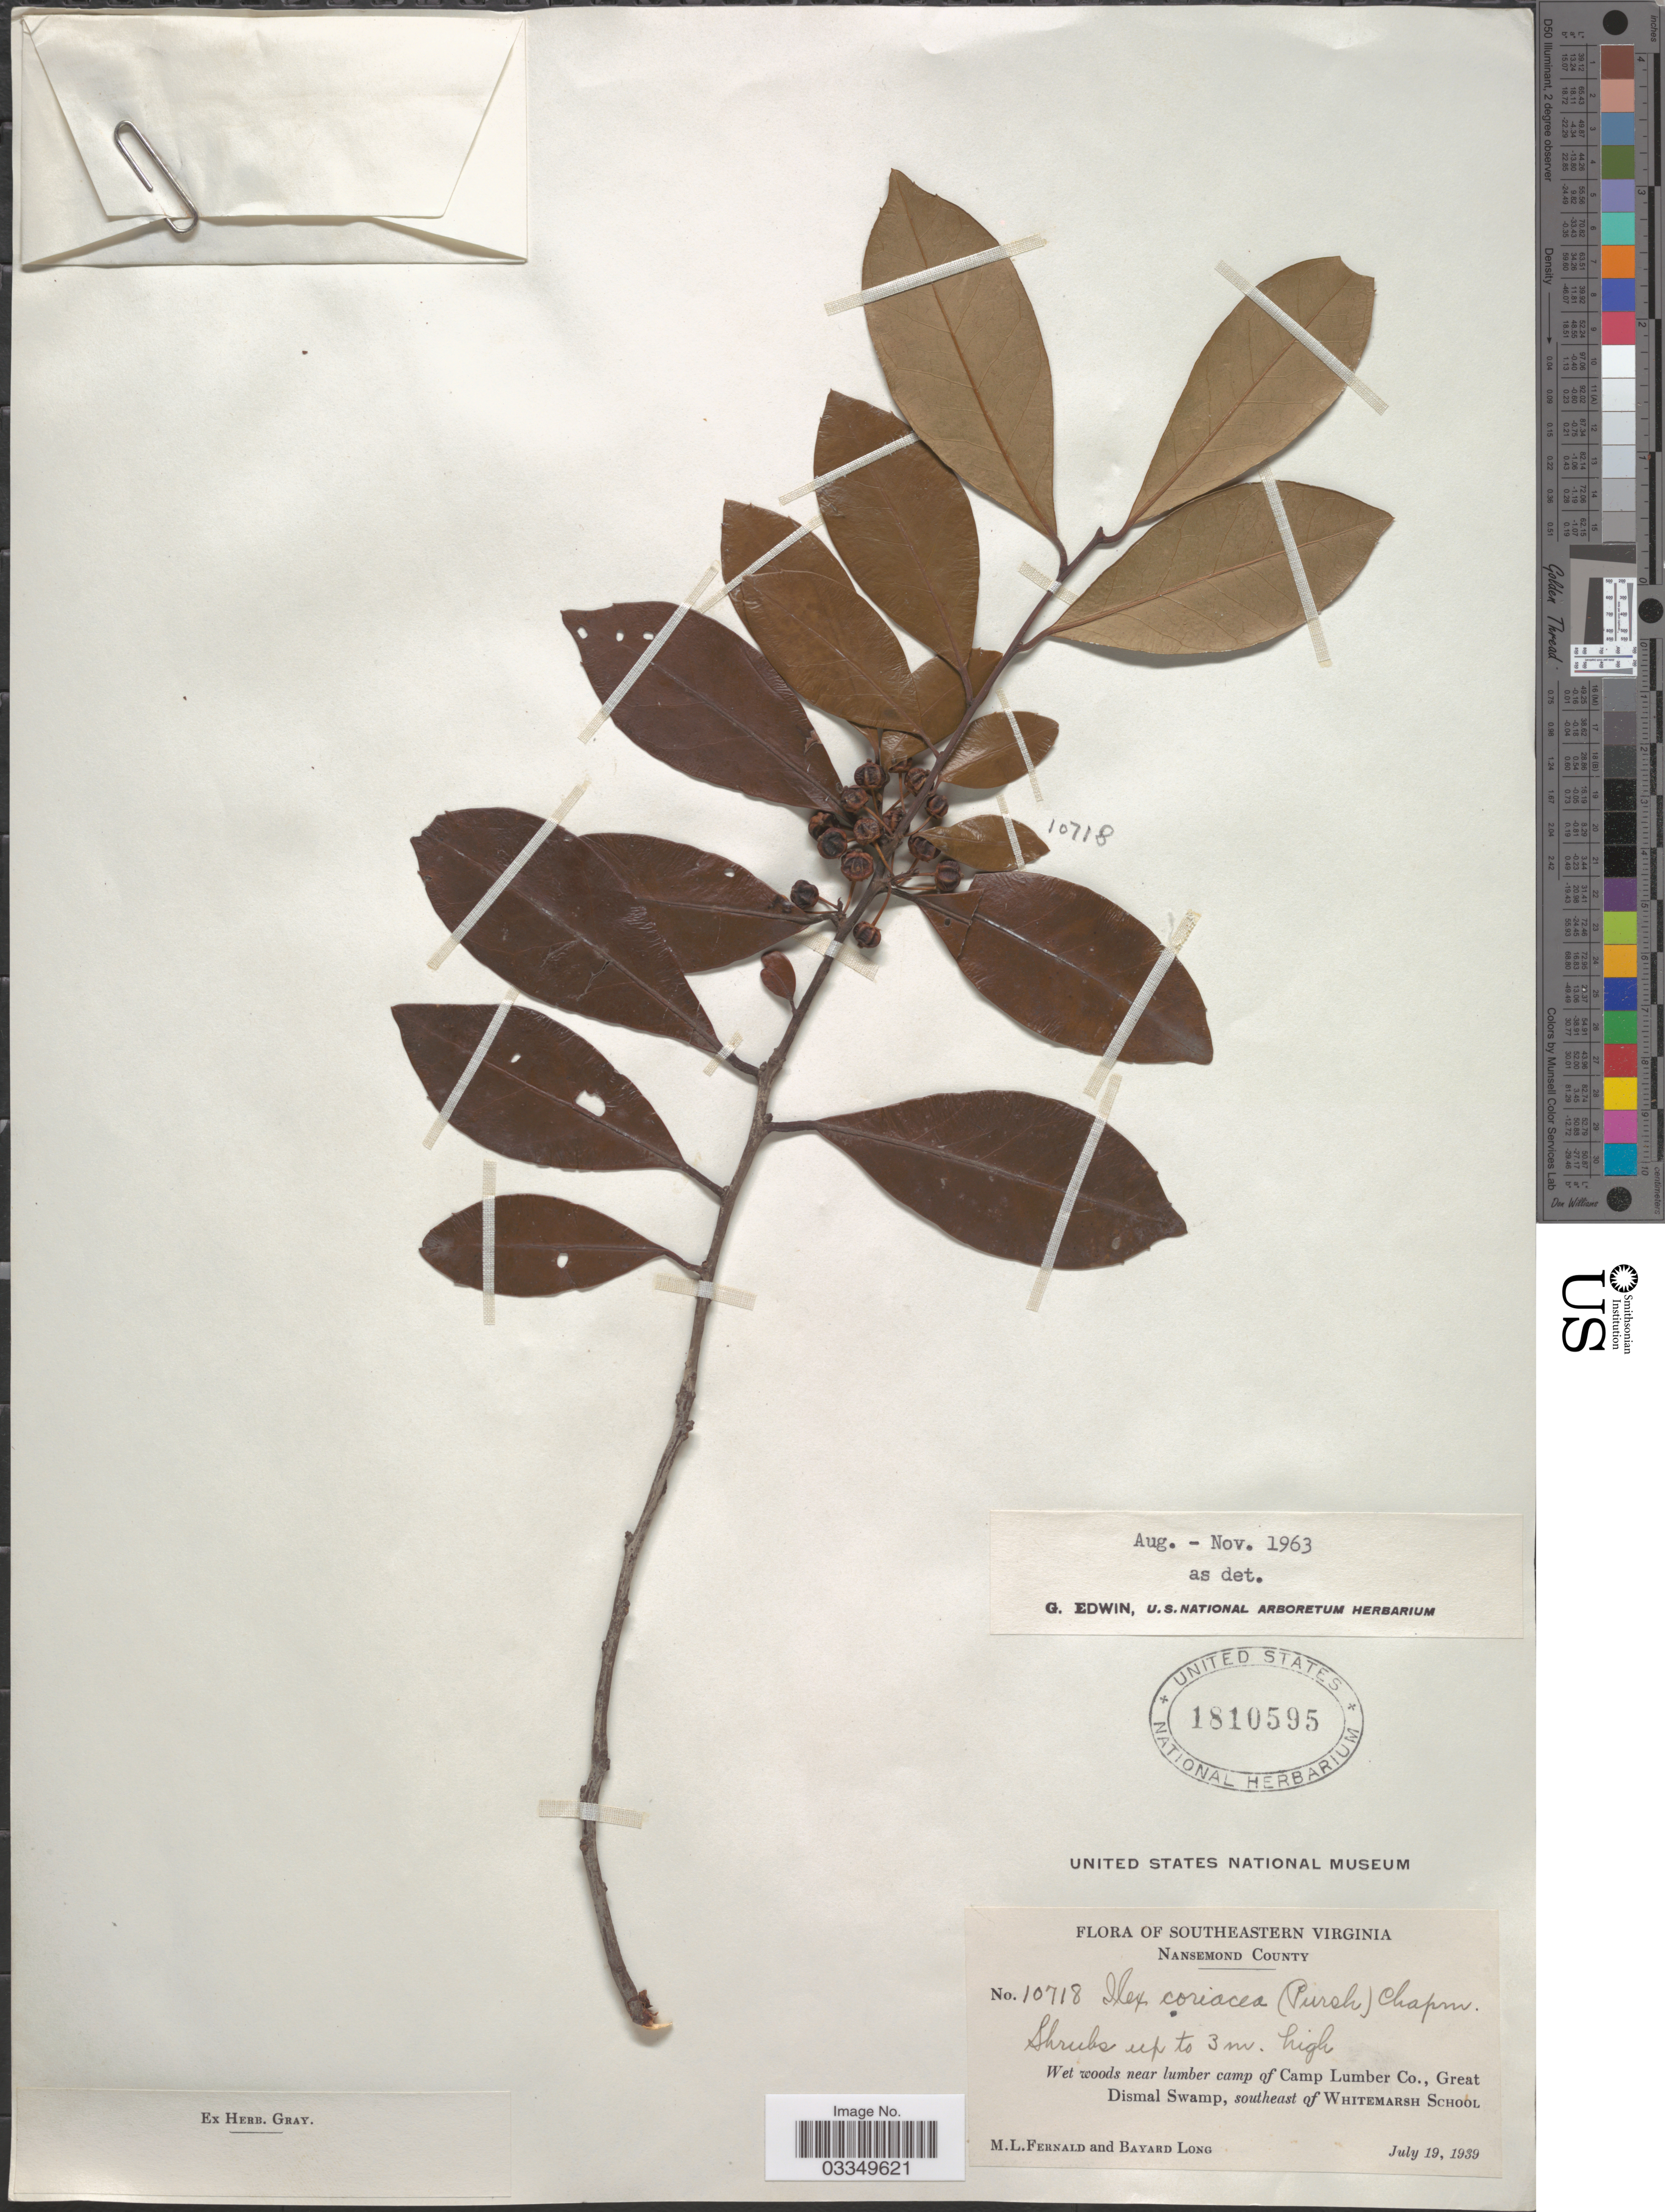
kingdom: Plantae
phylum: Tracheophyta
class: Magnoliopsida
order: Aquifoliales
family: Aquifoliaceae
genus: Ilex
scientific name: Ilex coriacea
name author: (Pursh) Chapm.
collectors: M. L. Fernald & B. Long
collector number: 10718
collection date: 1939-07-19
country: United States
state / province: Virginia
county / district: City of Suffolk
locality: Southeastern Virginia. Nansemond County. Near lumber camp of Camp Lumber Co., Great Dismal Swamp, southeast of Whitemarsh School.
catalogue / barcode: US 1810595